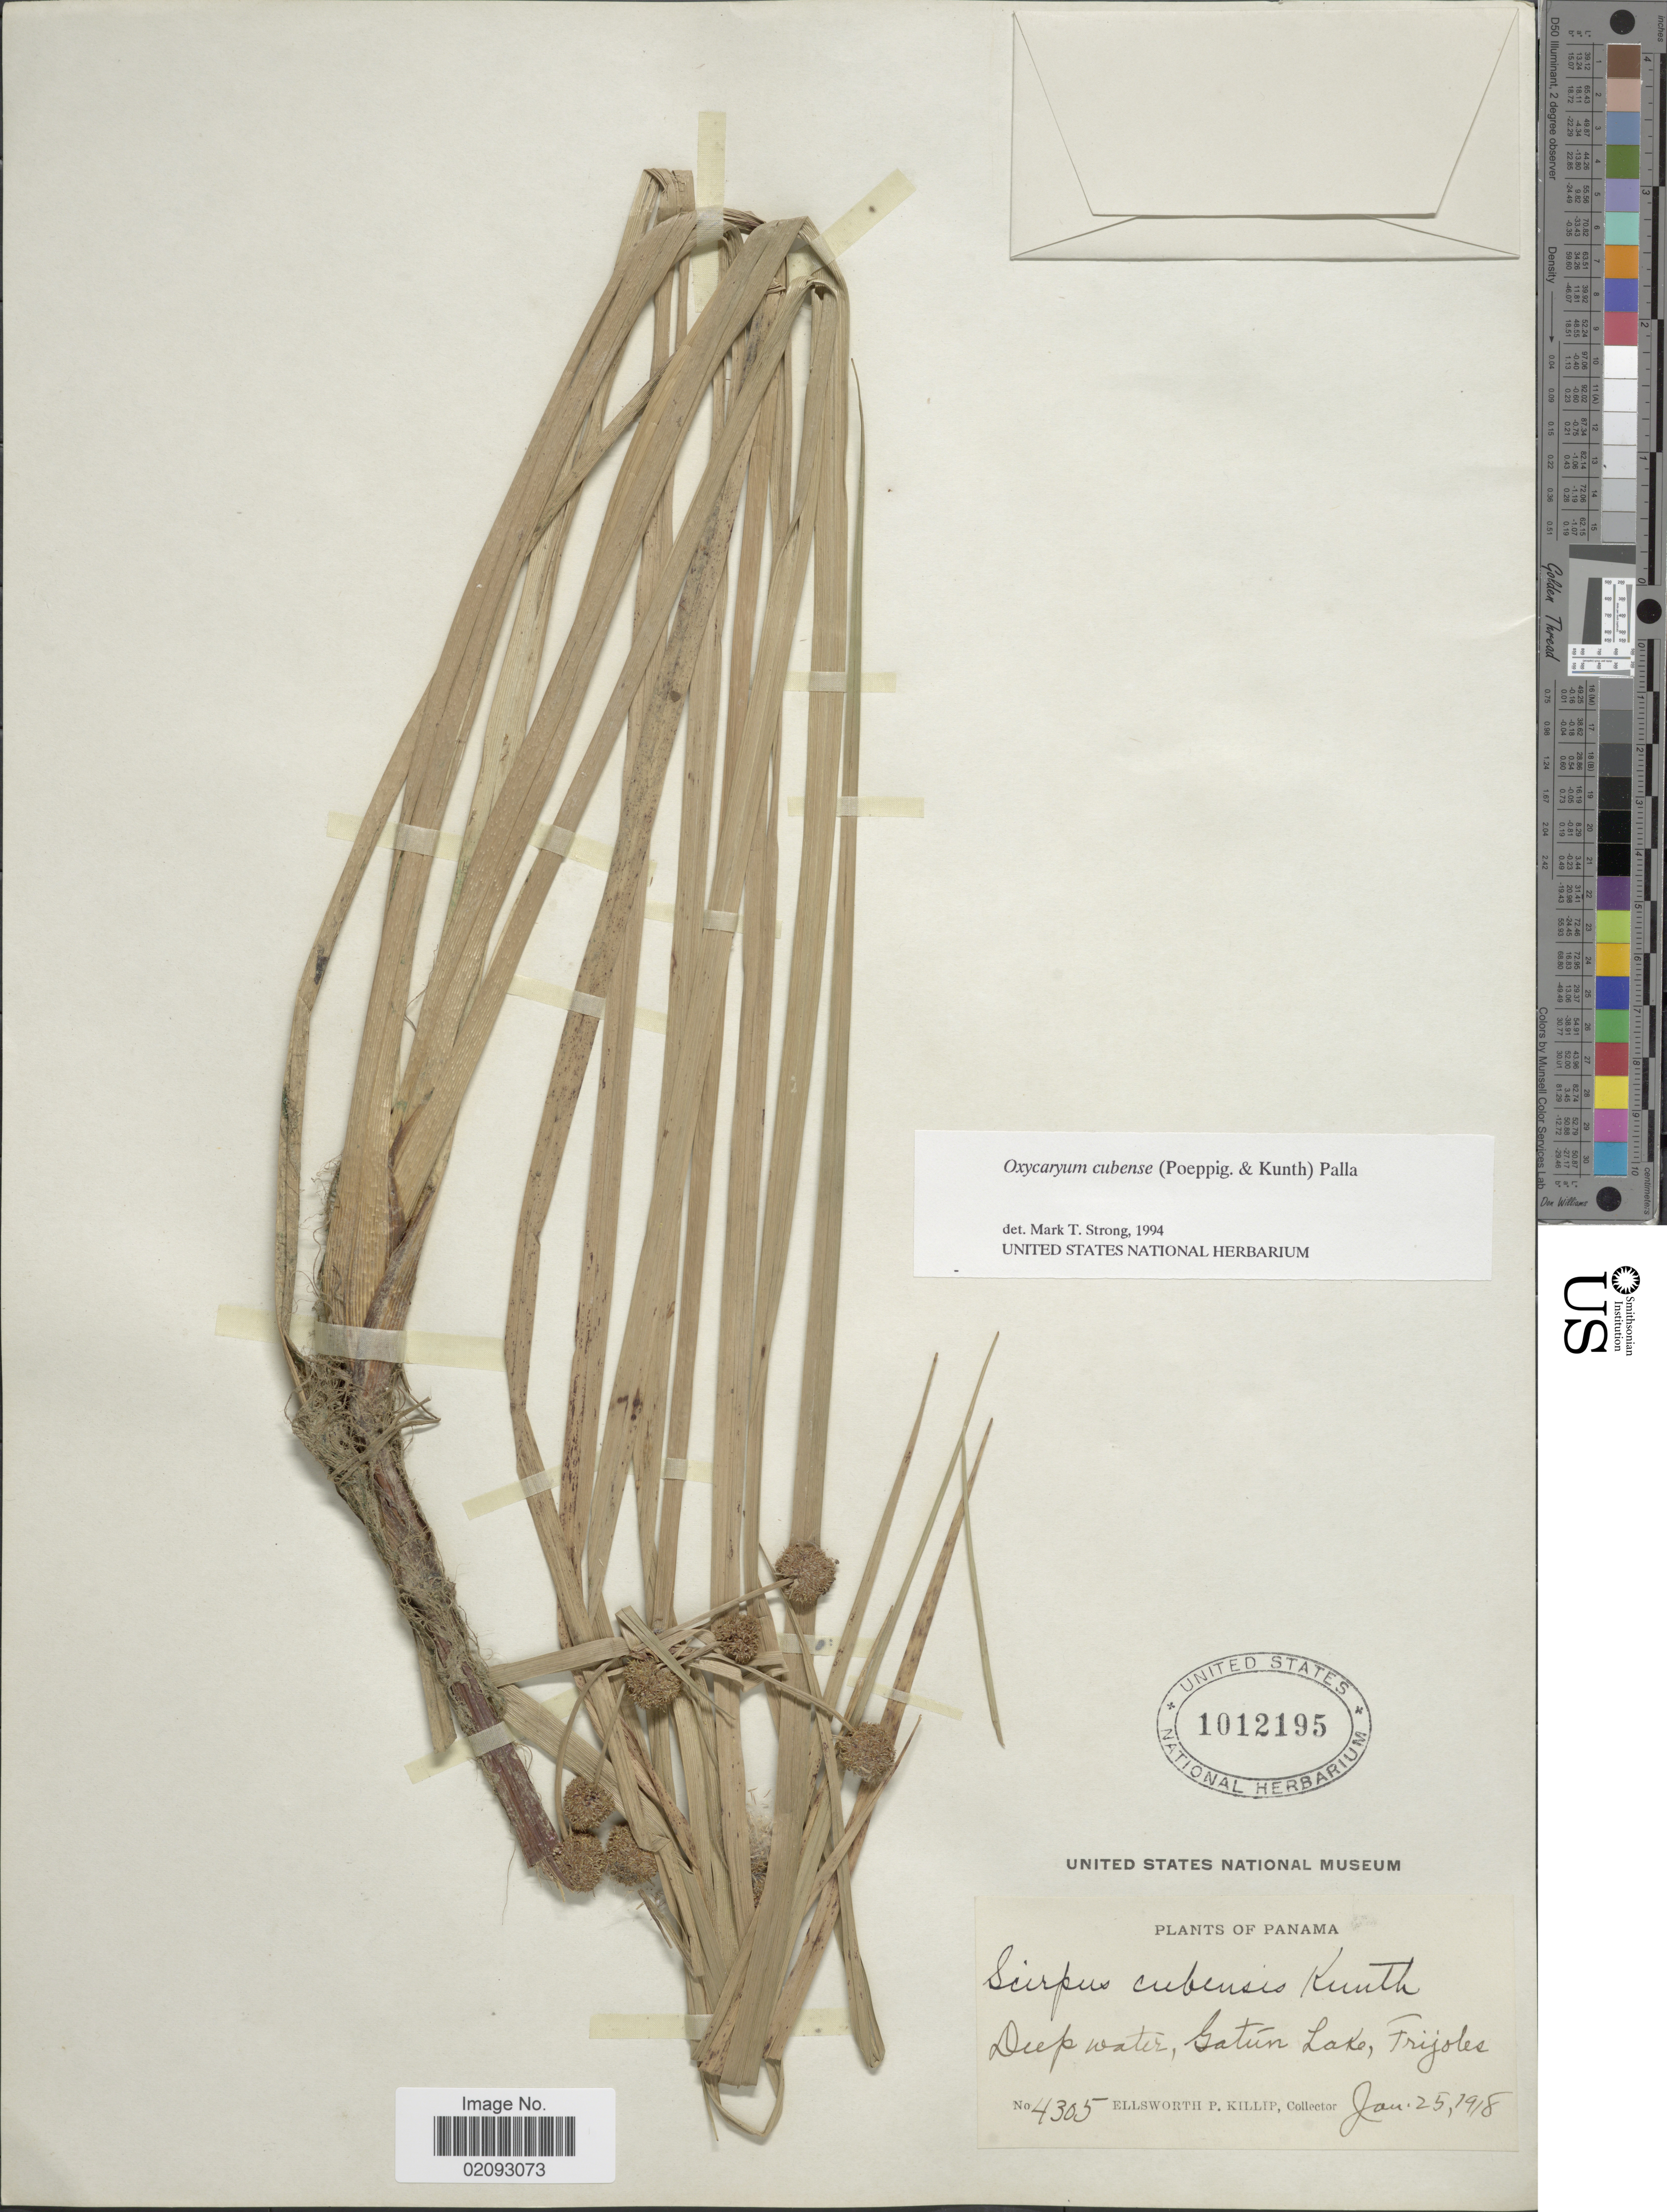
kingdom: Plantae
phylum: Tracheophyta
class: Liliopsida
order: Poales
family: Cyperaceae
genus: Cyperus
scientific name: Cyperus blepharoleptos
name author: Steud.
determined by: Strong, M. T., (US), Smithsonian Institution - National Museum of Natural History (UNITED STATES)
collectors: E. P. Killip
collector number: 4305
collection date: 1918-01-25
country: Panama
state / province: Panamá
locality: Deep water, Gatún Lake, Frijoles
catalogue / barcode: US 101295